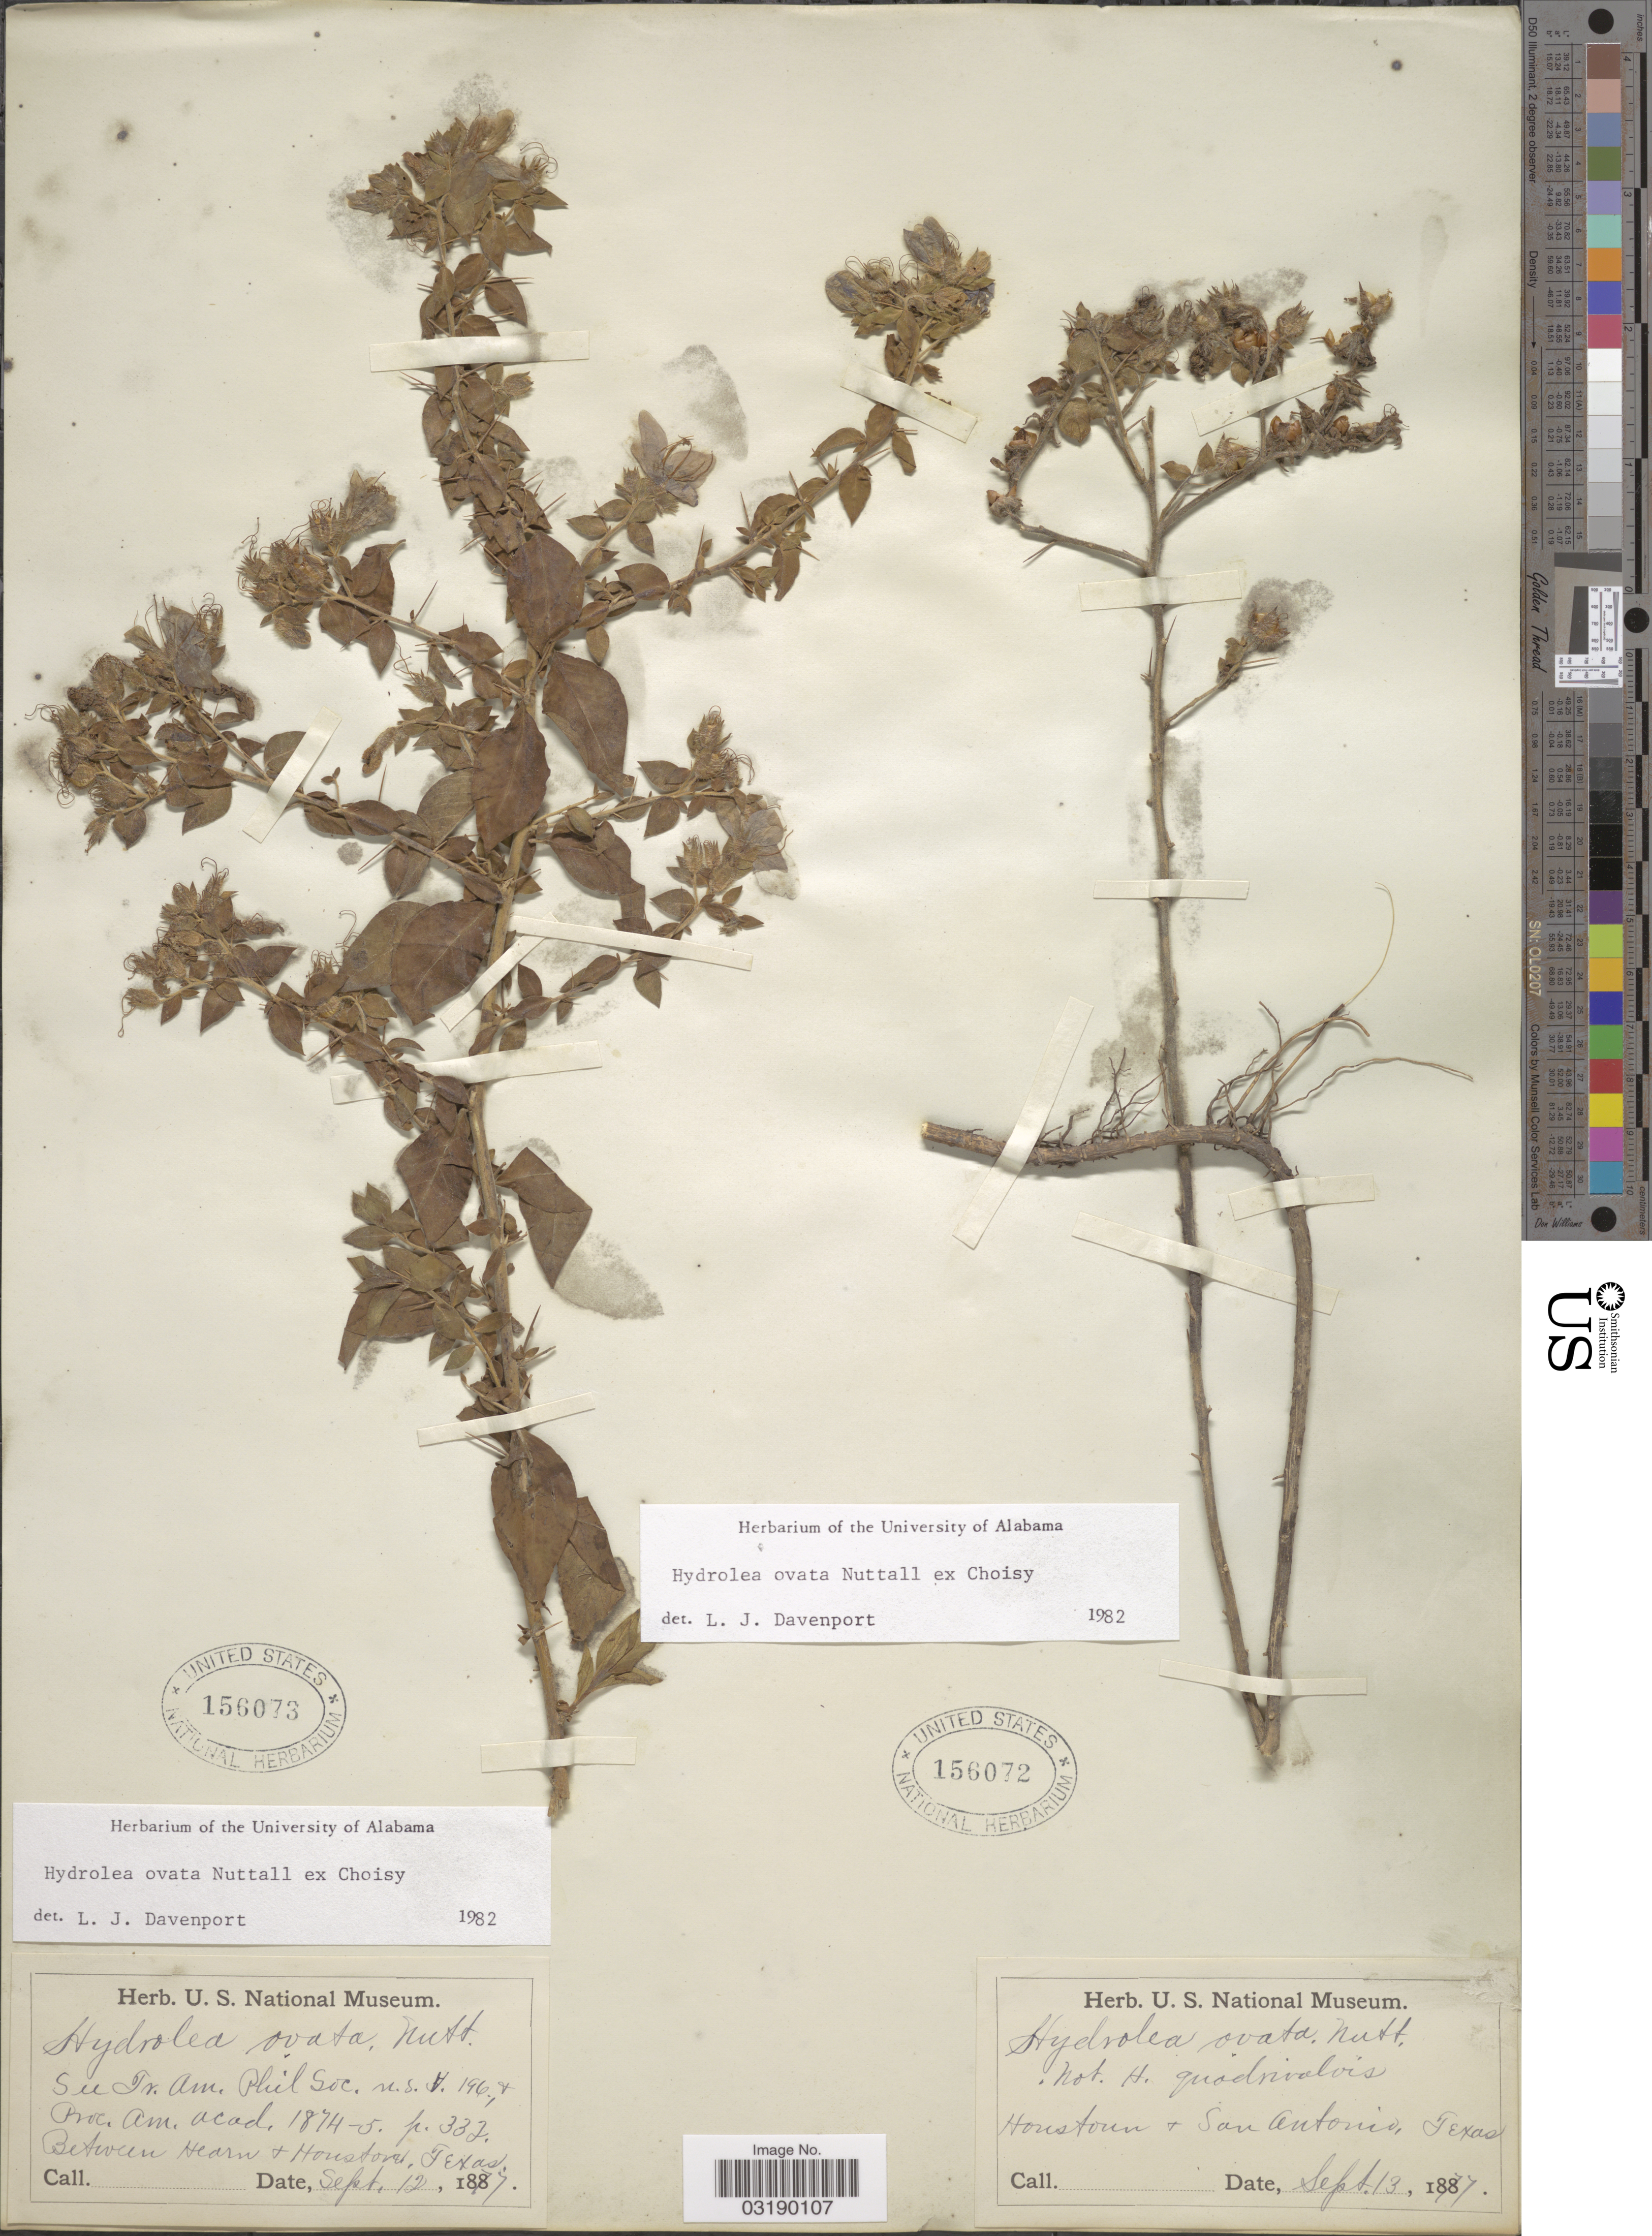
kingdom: Plantae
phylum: Tracheophyta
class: Magnoliopsida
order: Solanales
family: Hydroleaceae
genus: Hydrolea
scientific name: Hydrolea ovata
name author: Nutt. ex Choisy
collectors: Ex herb. U. S. National Museum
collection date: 1877-09-12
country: United States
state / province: Texas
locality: Between Hearn + Houston.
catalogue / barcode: US 156073